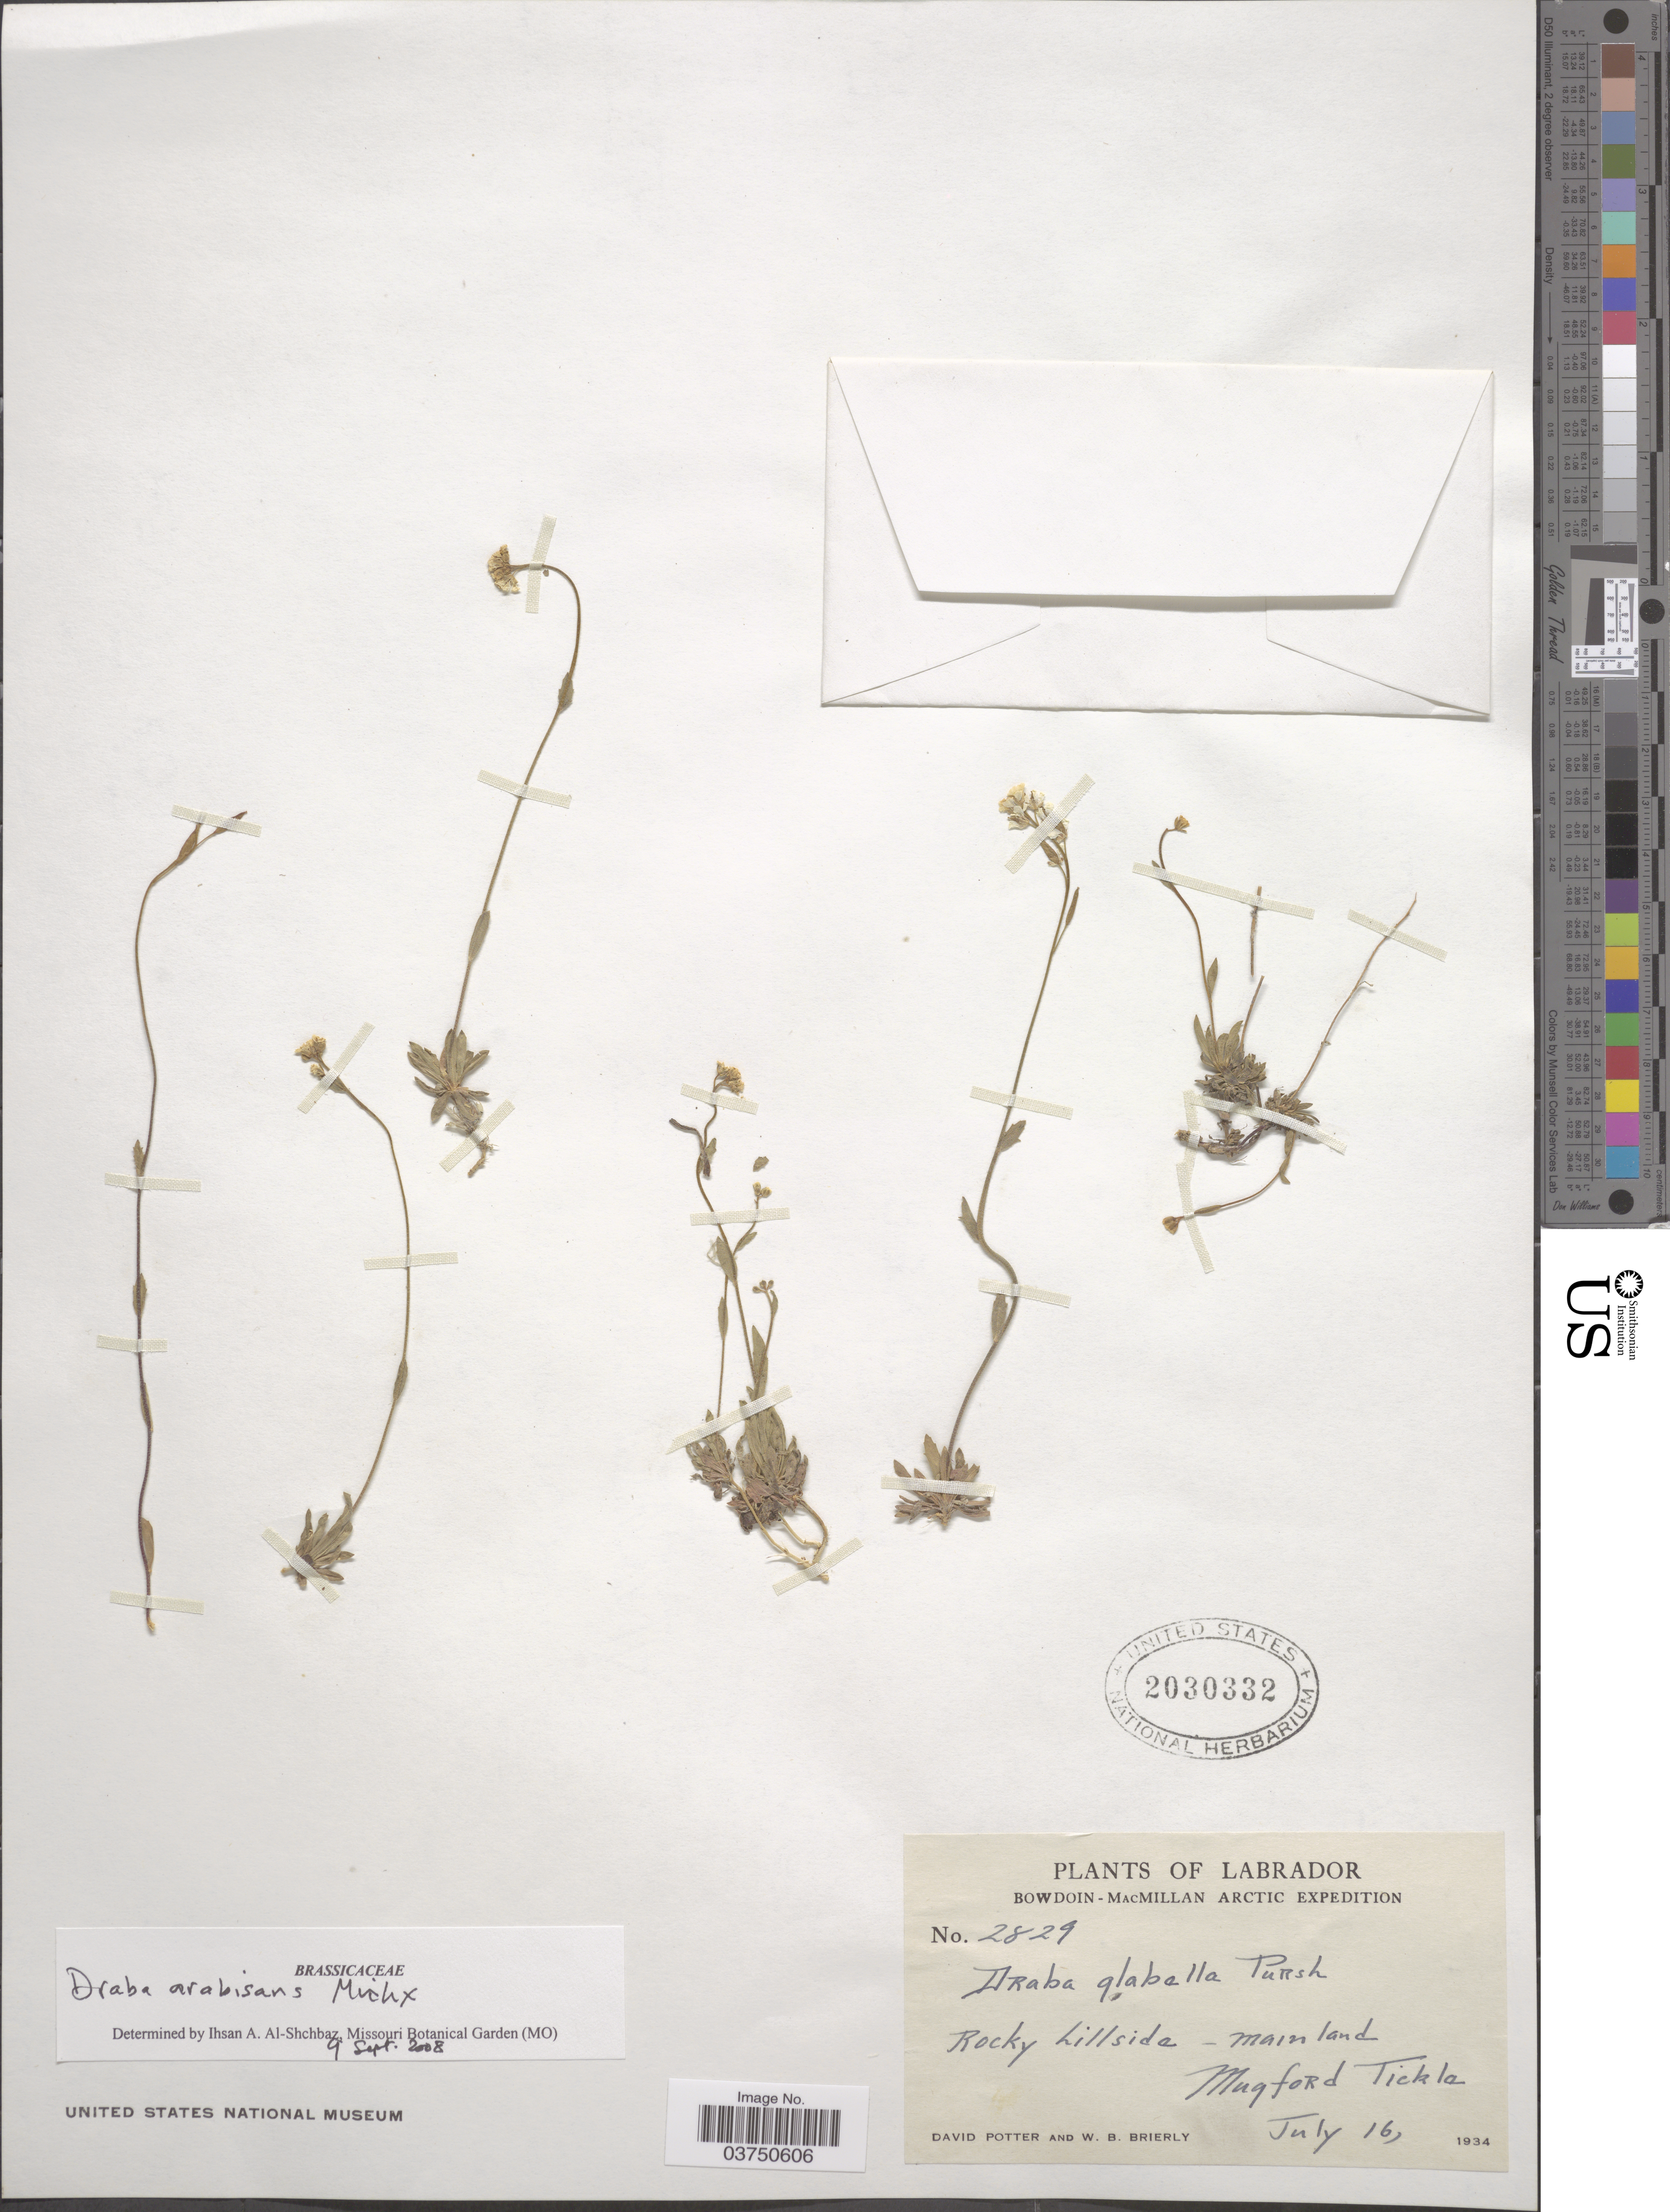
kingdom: Plantae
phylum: Tracheophyta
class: Magnoliopsida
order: Brassicales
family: Brassicaceae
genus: Draba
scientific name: Draba arabisans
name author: Michx.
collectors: D. Potter & W. Brierly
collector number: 2829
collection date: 1934-07-16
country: Canada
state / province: Newfoundland and Labrador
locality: Labrador. Arctic. Rocky hillside- Mainland. Mugford Tickle.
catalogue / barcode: US 2030332